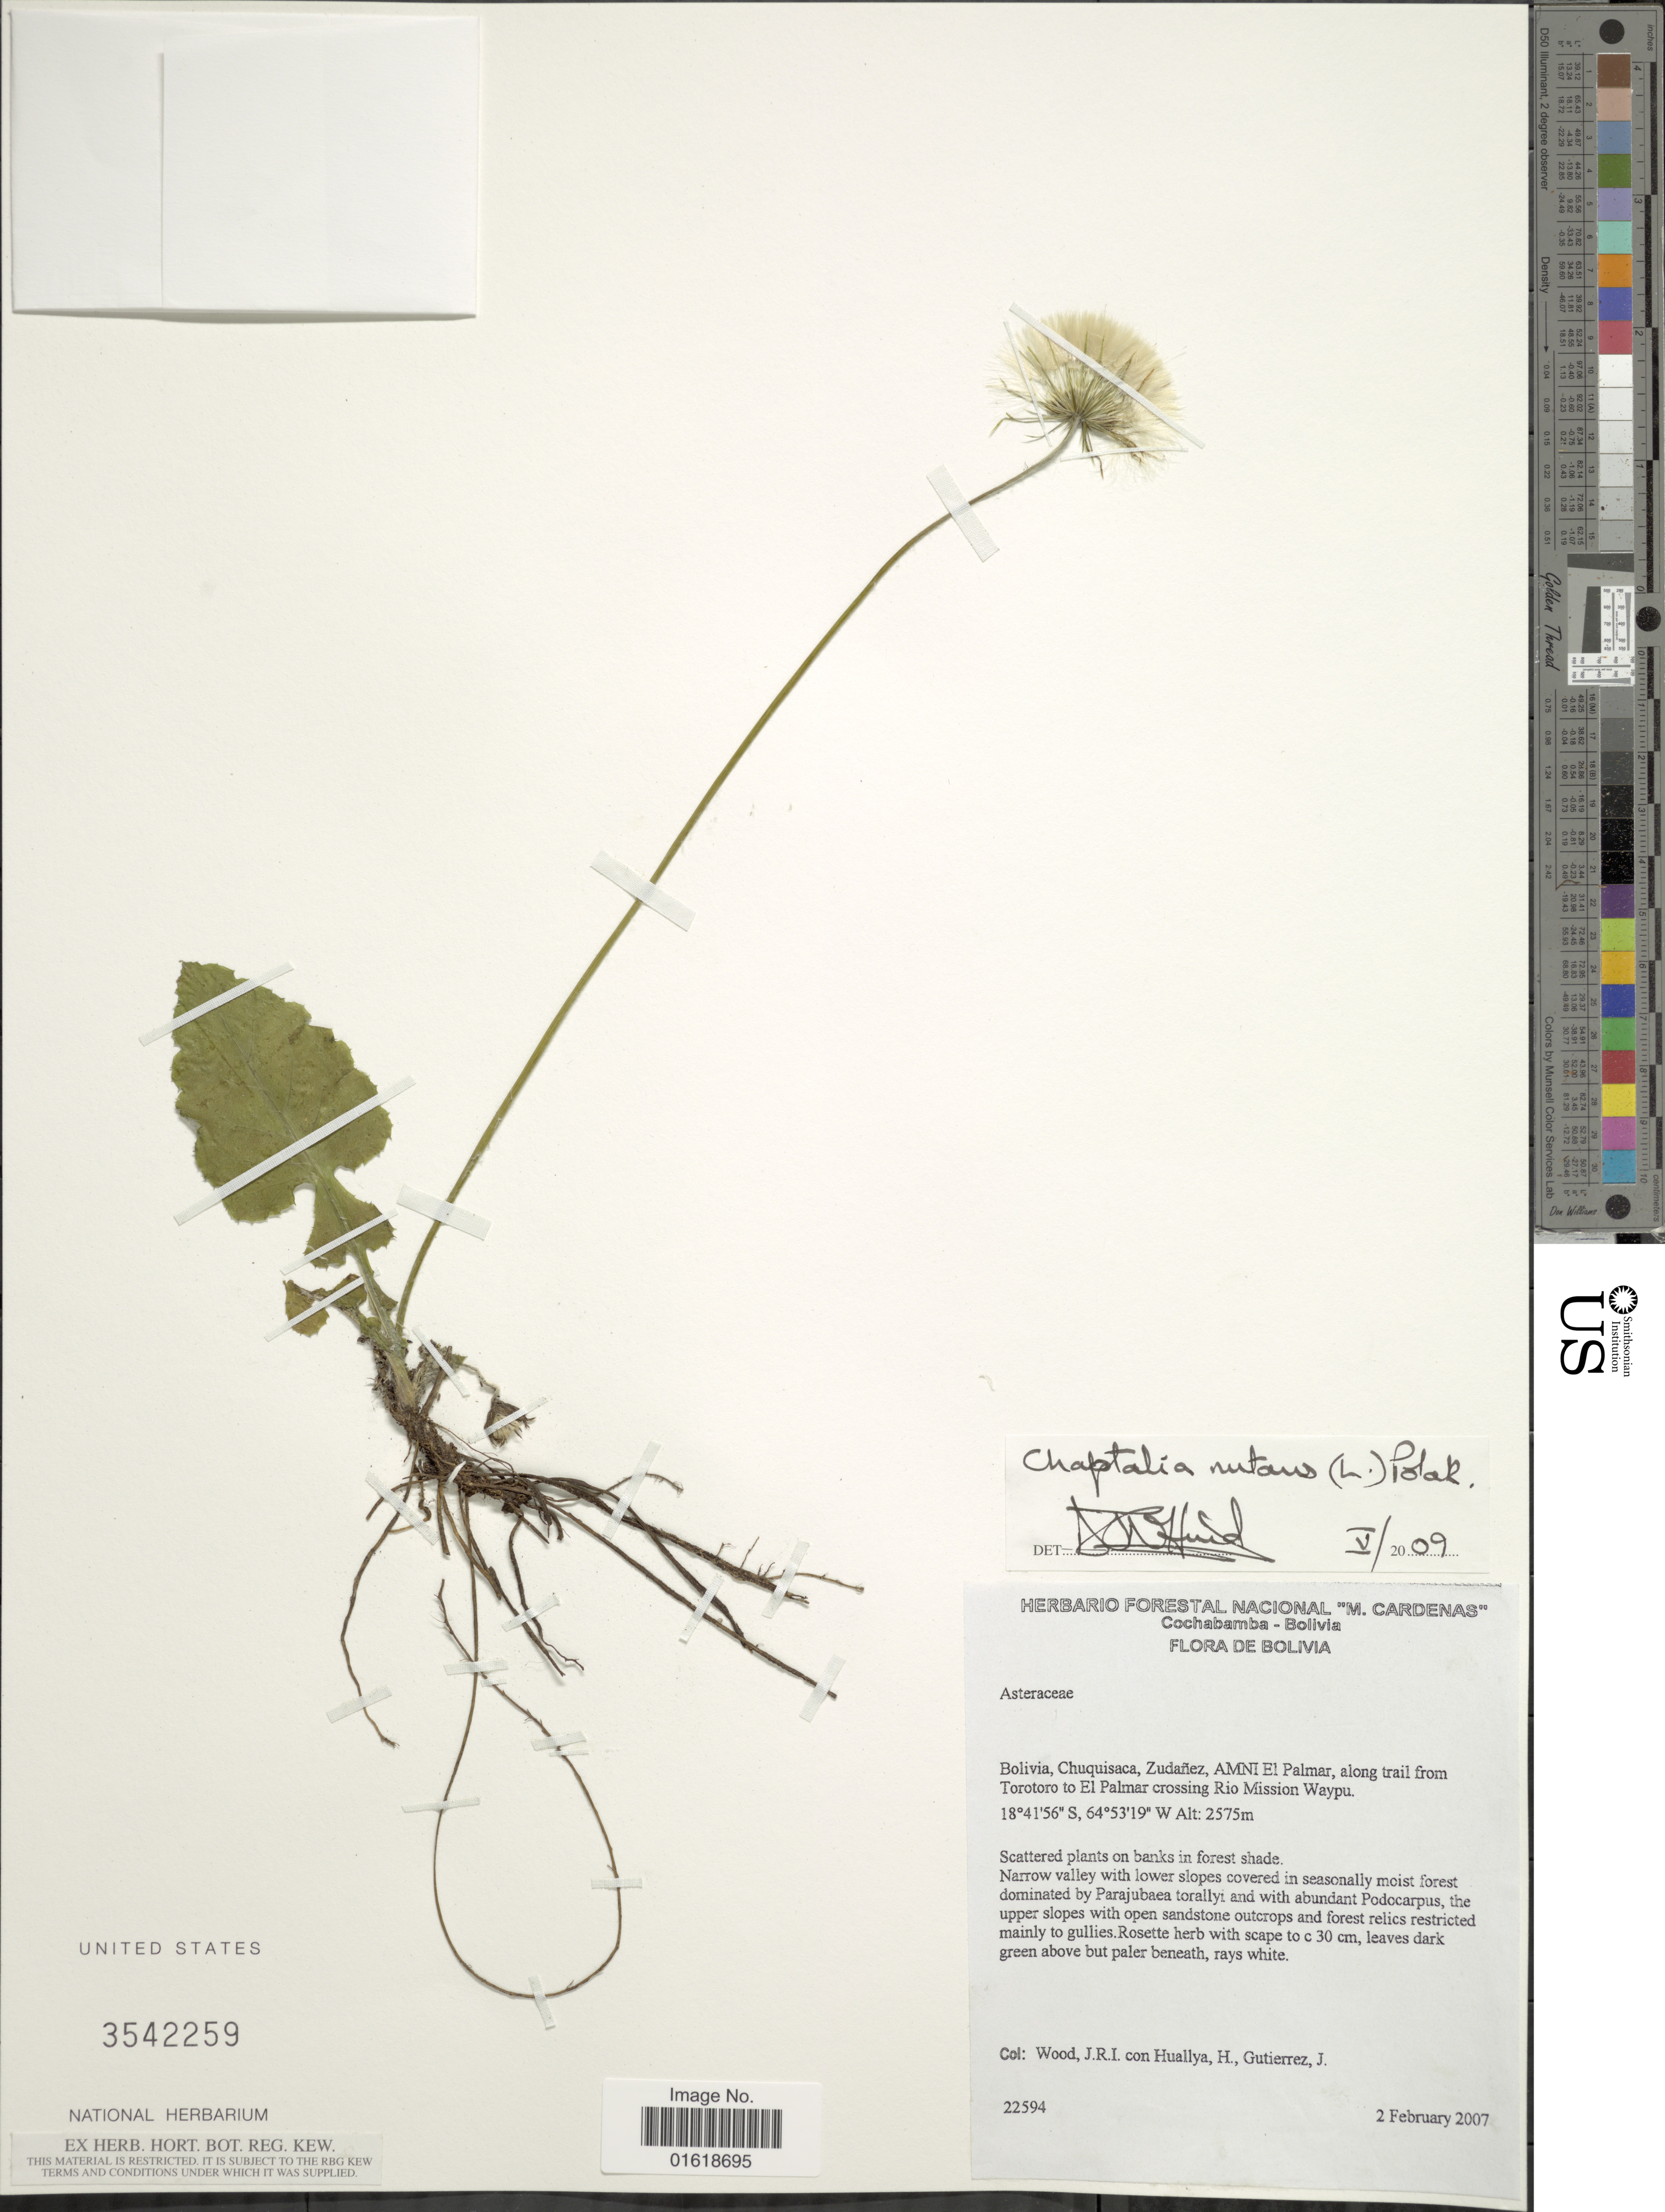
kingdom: Plantae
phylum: Tracheophyta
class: Magnoliopsida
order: Asterales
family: Asteraceae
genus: Chaptalia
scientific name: Chaptalia nutans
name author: (L.) Pol.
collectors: J. R. I. Wood, H. Huallya & J. Gutierrez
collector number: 22594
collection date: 2007-02-02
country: Bolivia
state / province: Chuquisaca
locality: Bolivia, Chuquisaca, Zudañez, Amni El Palmar, along trail from Torotoro to El Palmar crossing Rio Mission Waypu.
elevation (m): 2575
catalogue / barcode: US 3542259